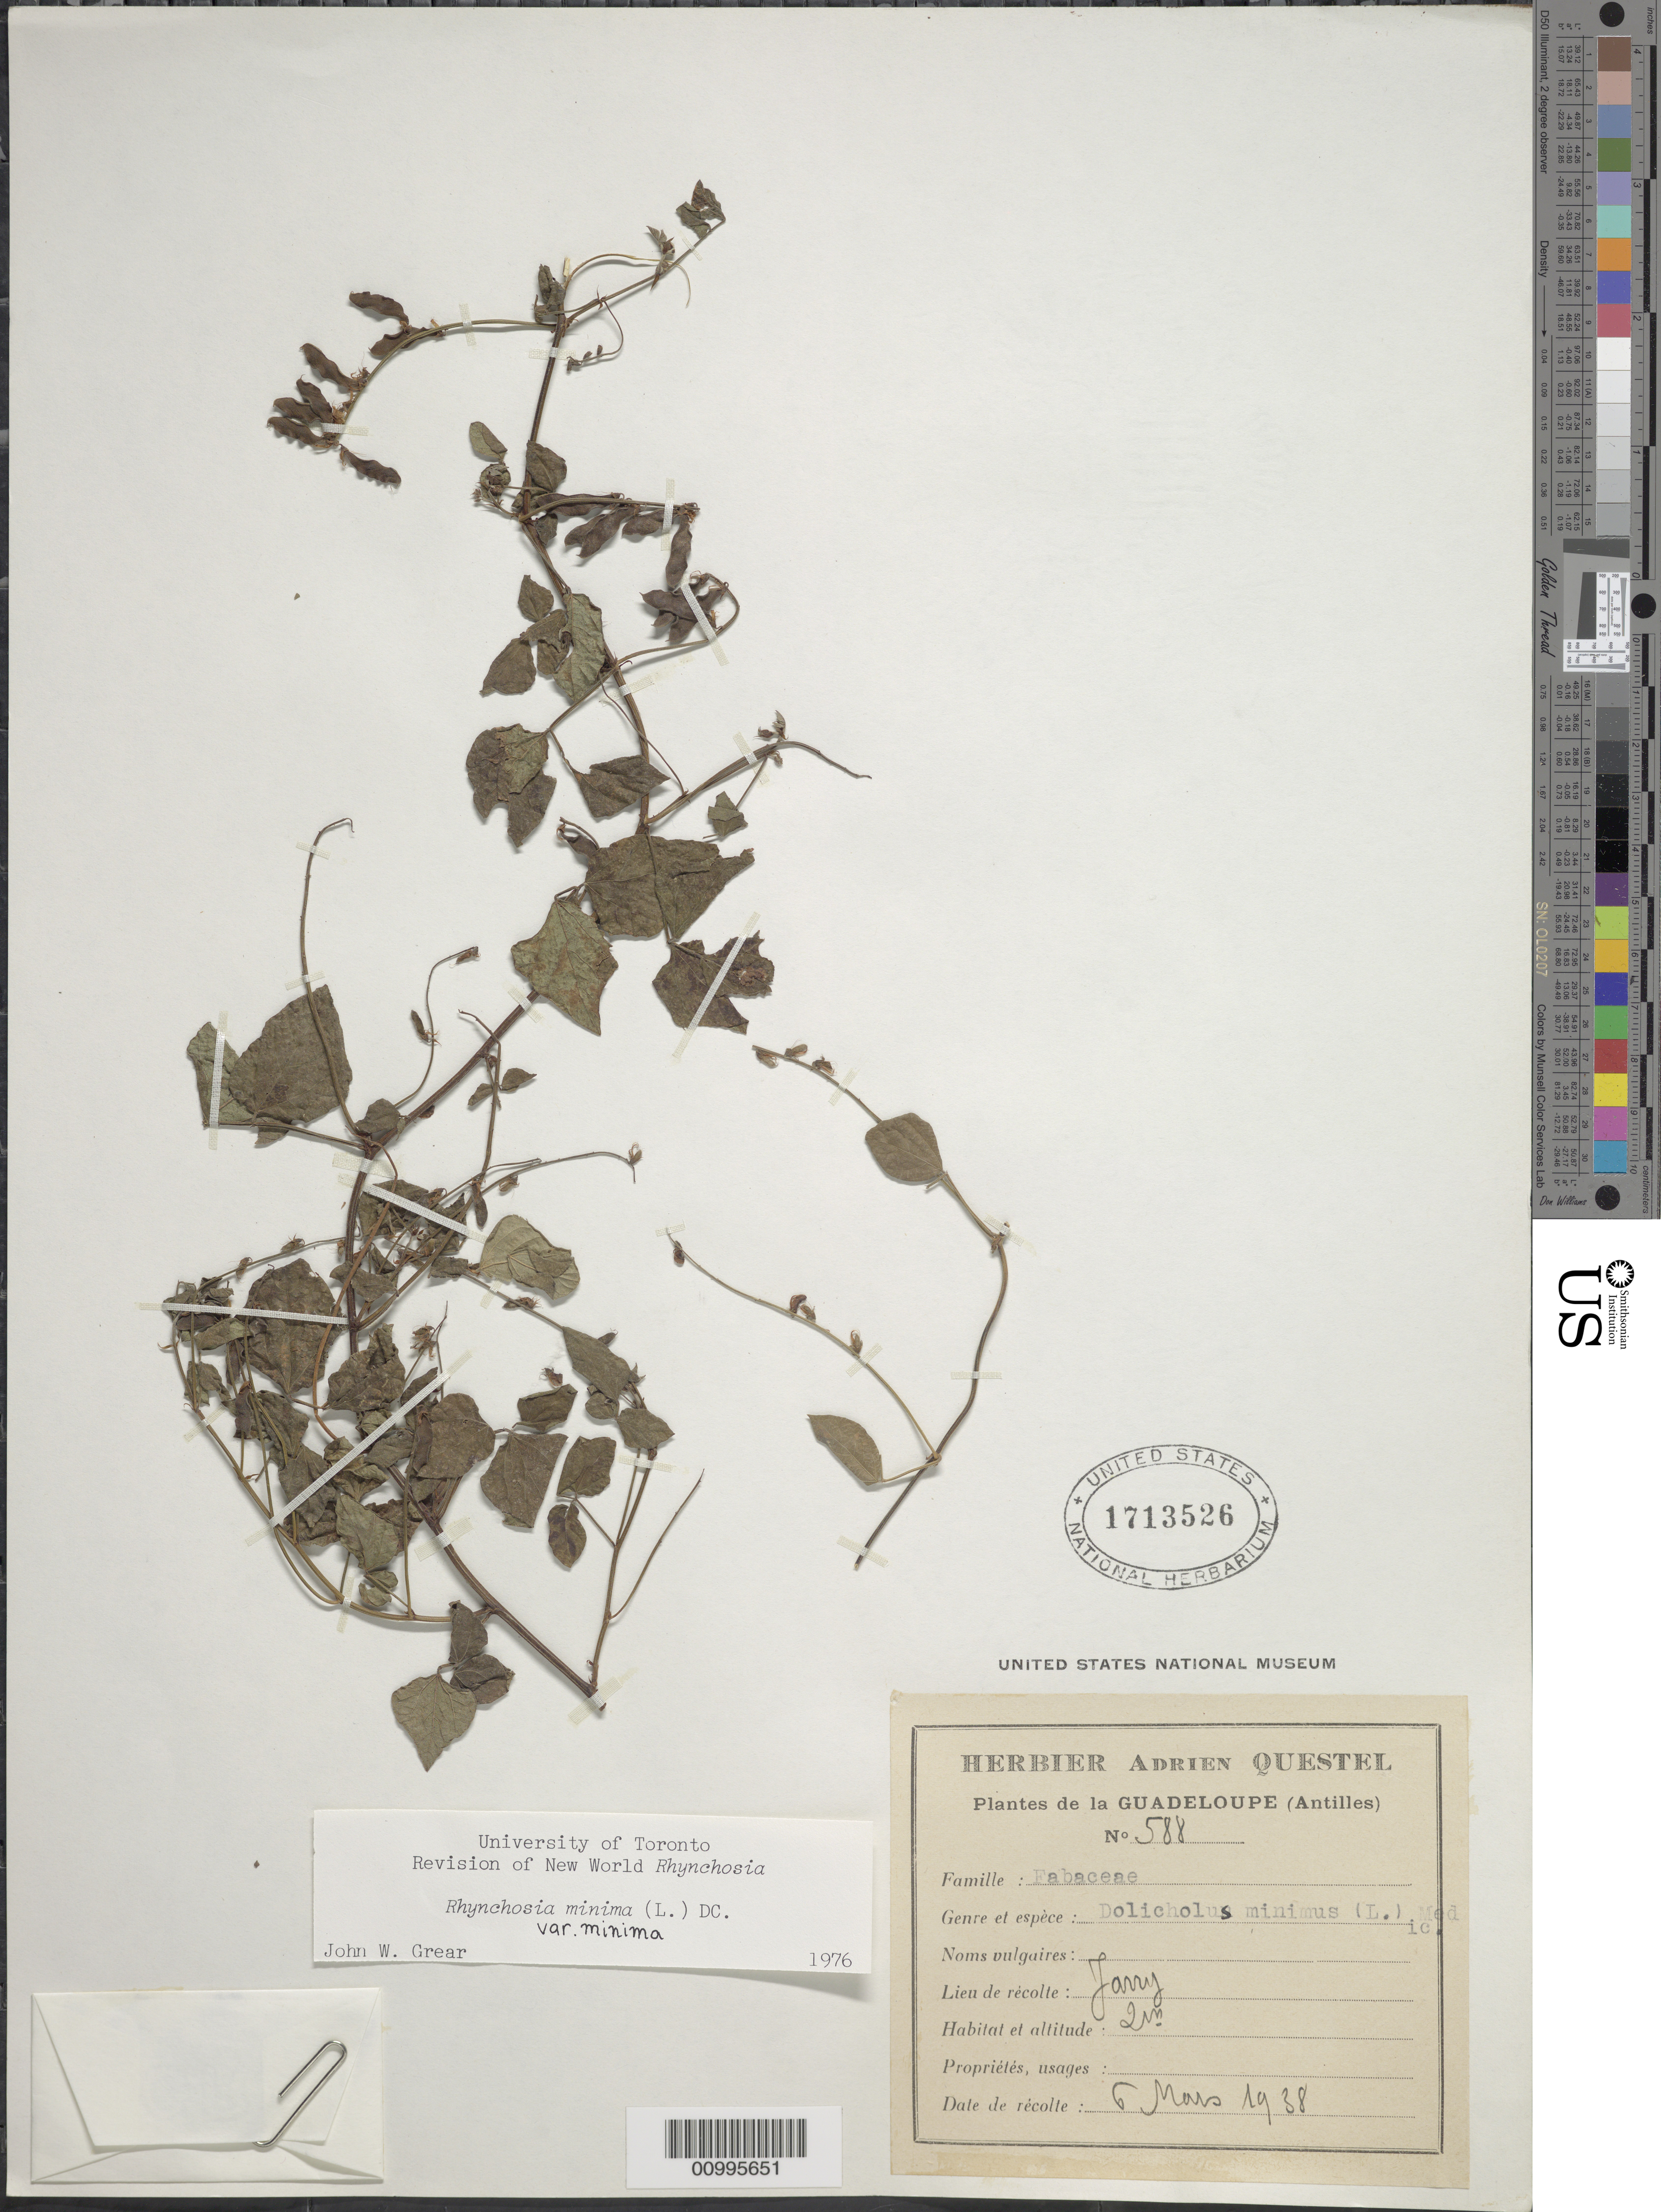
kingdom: Plantae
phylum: Tracheophyta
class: Magnoliopsida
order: Fabales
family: Fabaceae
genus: Rhynchosia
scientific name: Rhynchosia minima var. minima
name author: (L.) DC.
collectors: A. Questel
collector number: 588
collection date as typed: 06 Mar 1938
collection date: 1938-03-06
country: Guadeloupe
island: Basse Terre [Guadeloupe]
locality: Antilles. Jarry.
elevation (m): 2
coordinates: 0 N, 0 E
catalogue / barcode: US 1713526